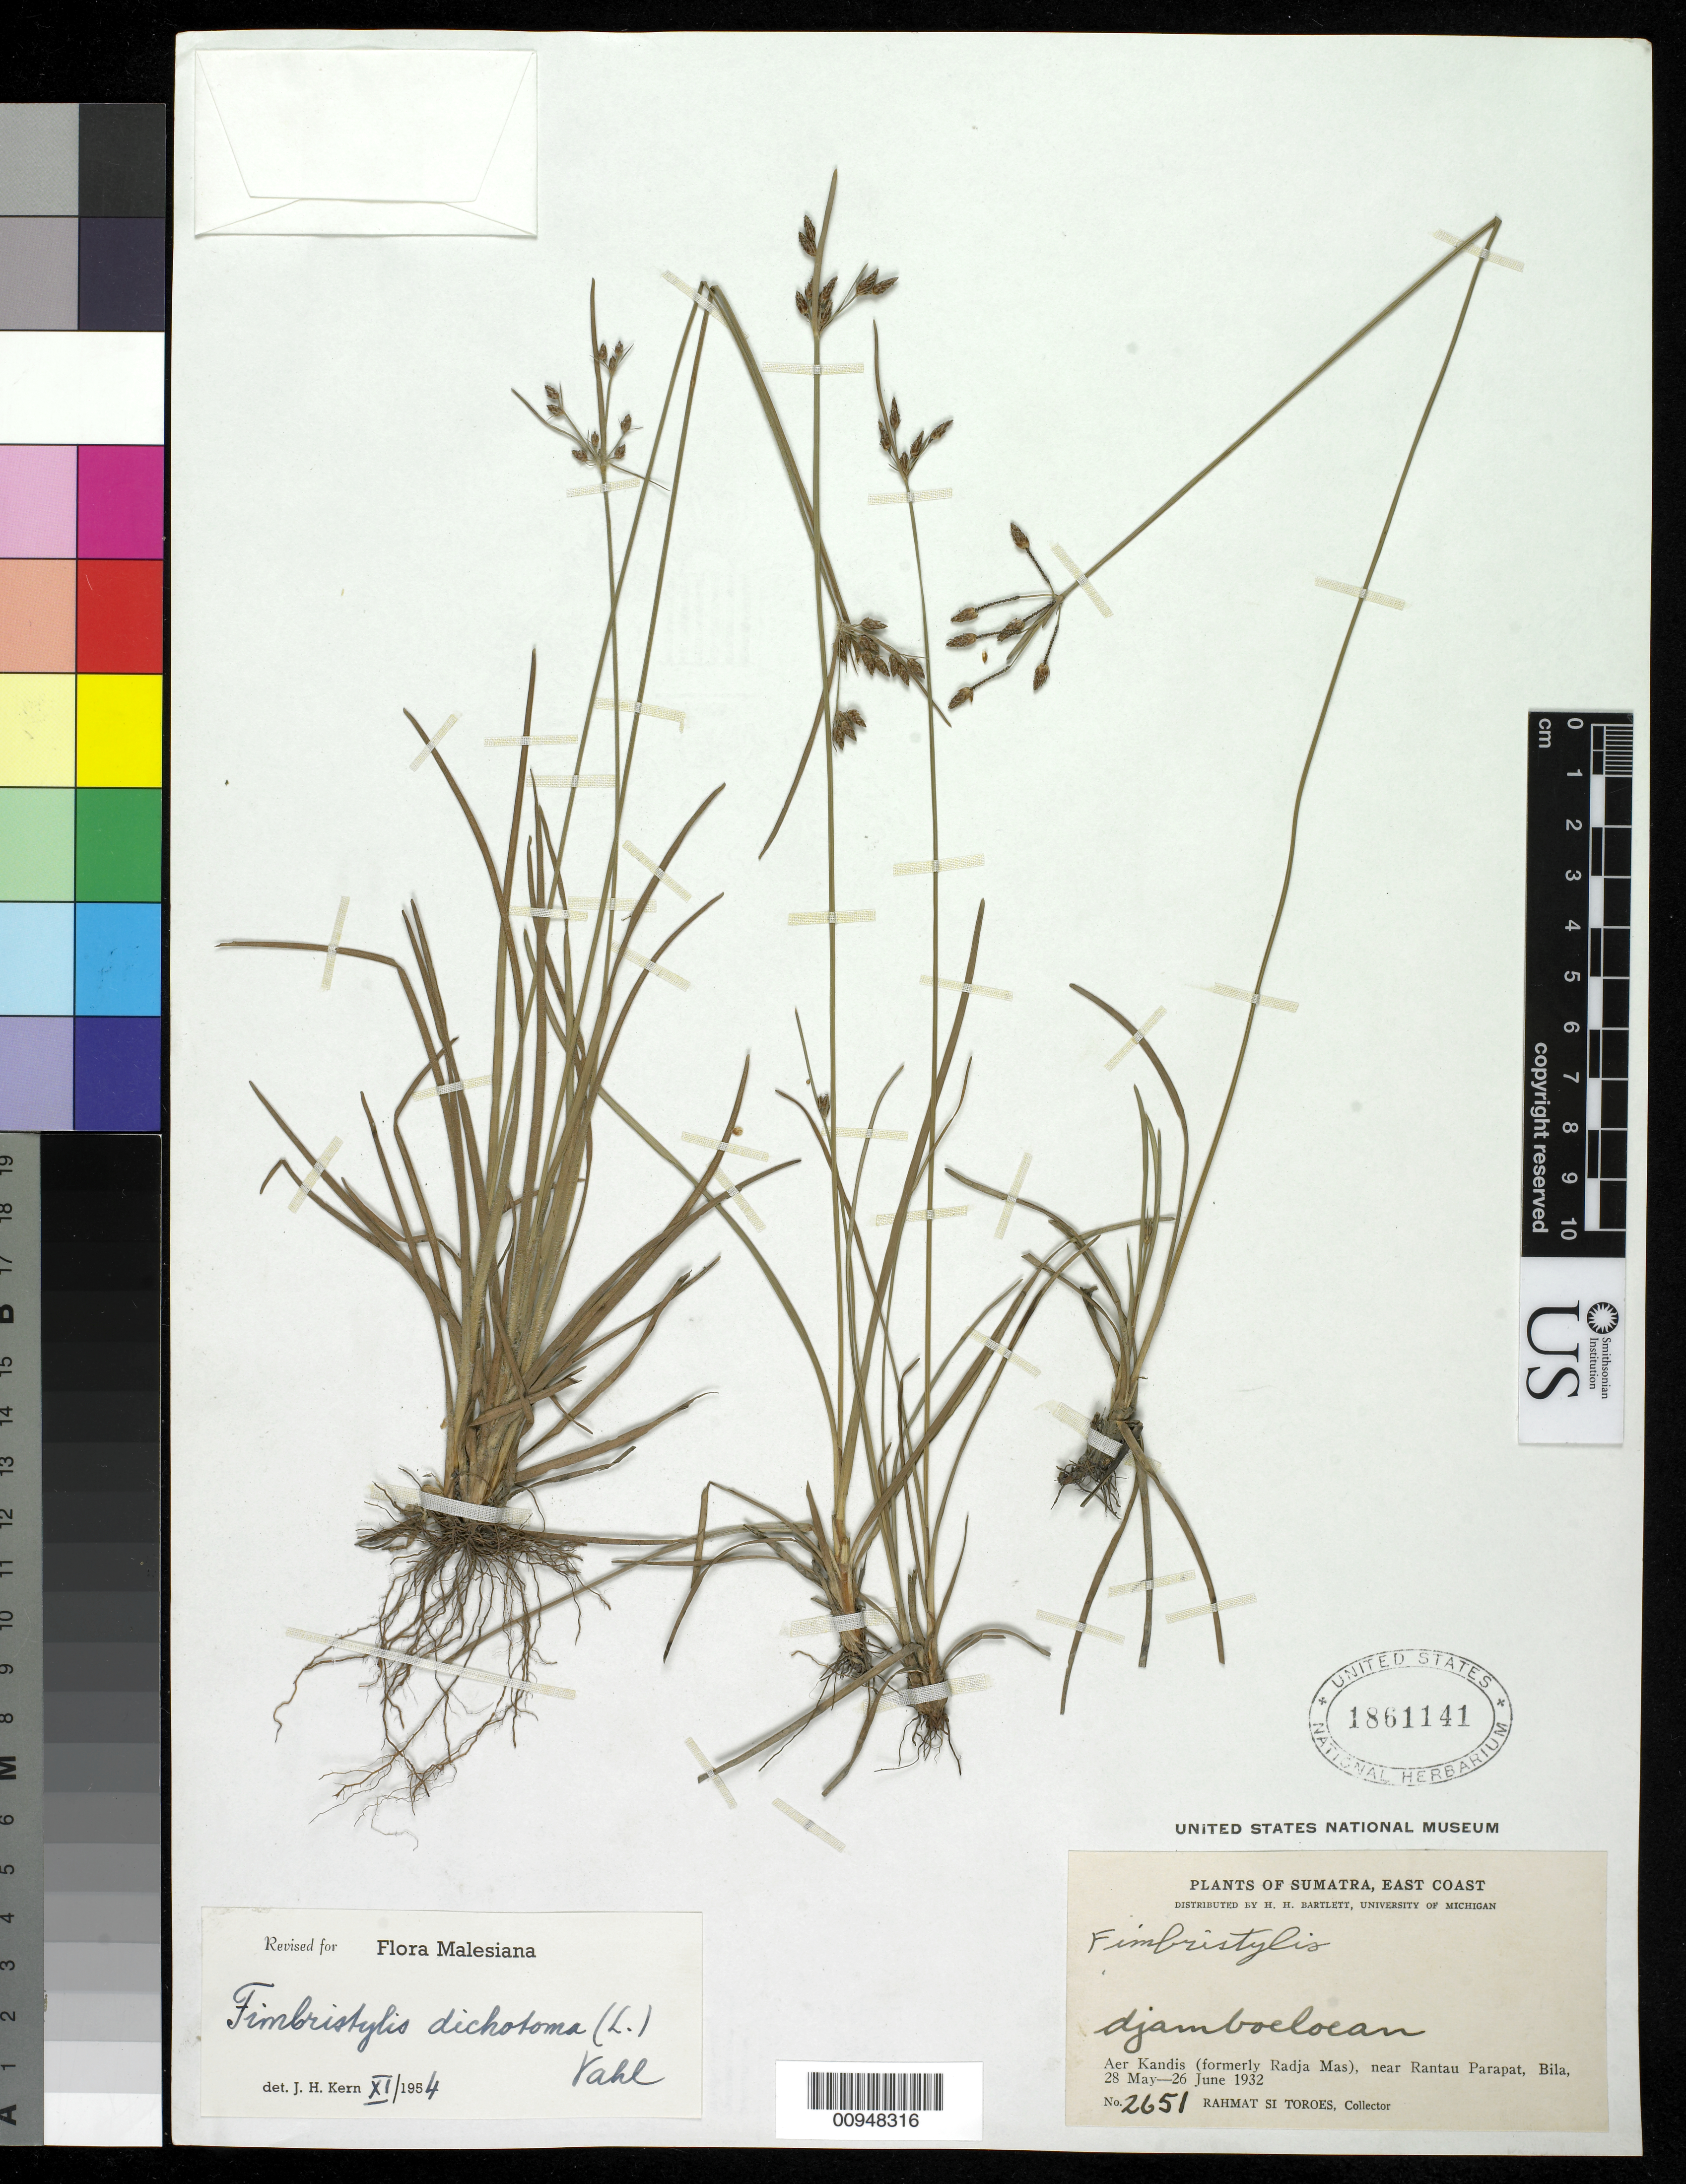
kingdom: Plantae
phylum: Tracheophyta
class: Liliopsida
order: Poales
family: Cyperaceae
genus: Fimbristylis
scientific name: Fimbristylis dichotoma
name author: (L.) Vahl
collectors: Rahmat Si Boeea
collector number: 2651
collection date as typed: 28 May 1932 to 26 Jun 1932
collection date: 1932-05-28/1932-06-26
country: Indonesia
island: Sumatra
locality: Aer Kandis (formerly Radja Mas) near Rantau Parapat, Bila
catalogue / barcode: US 1861141